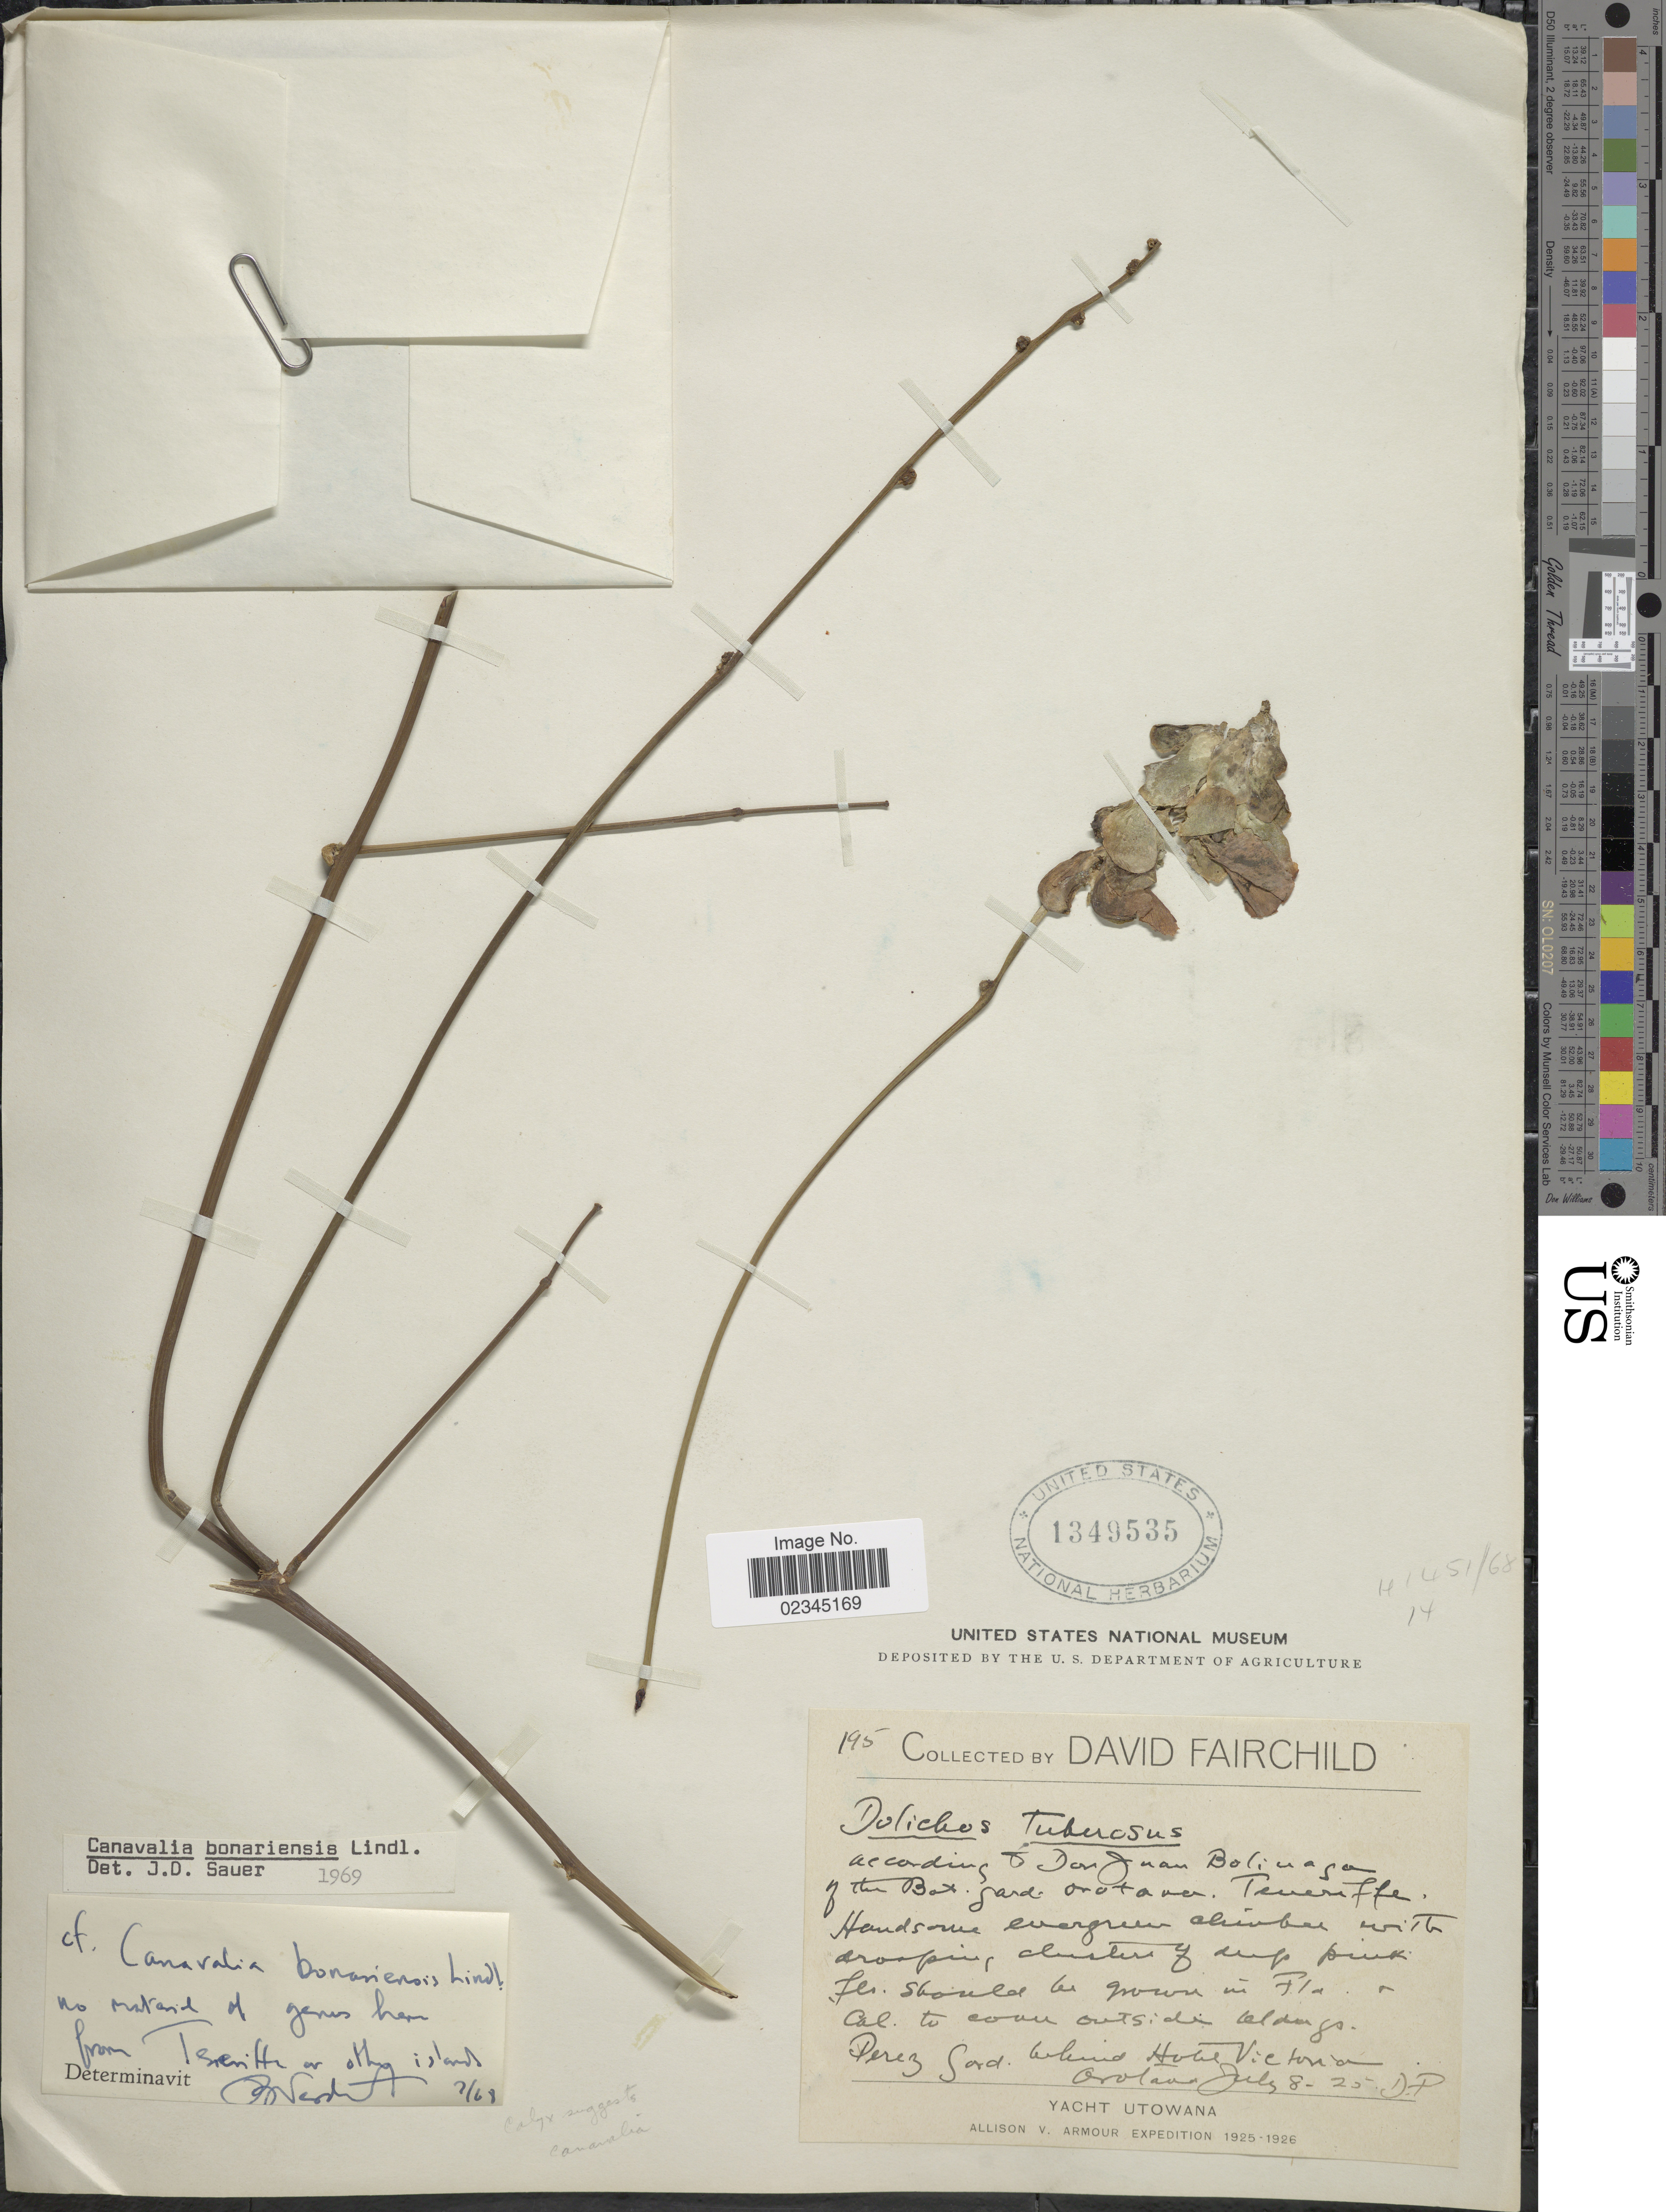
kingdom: Plantae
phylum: Tracheophyta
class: Magnoliopsida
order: Fabales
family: Fabaceae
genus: Canavalia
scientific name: Canavalia bonariensis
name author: Lindl.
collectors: D. Fairchild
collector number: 195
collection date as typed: Transcribed d/m/y: 8/7/25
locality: According [illegible text] otava. Teneriffe, of the Bat. Gard.[illegible text][interpreted]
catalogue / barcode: US 1349535